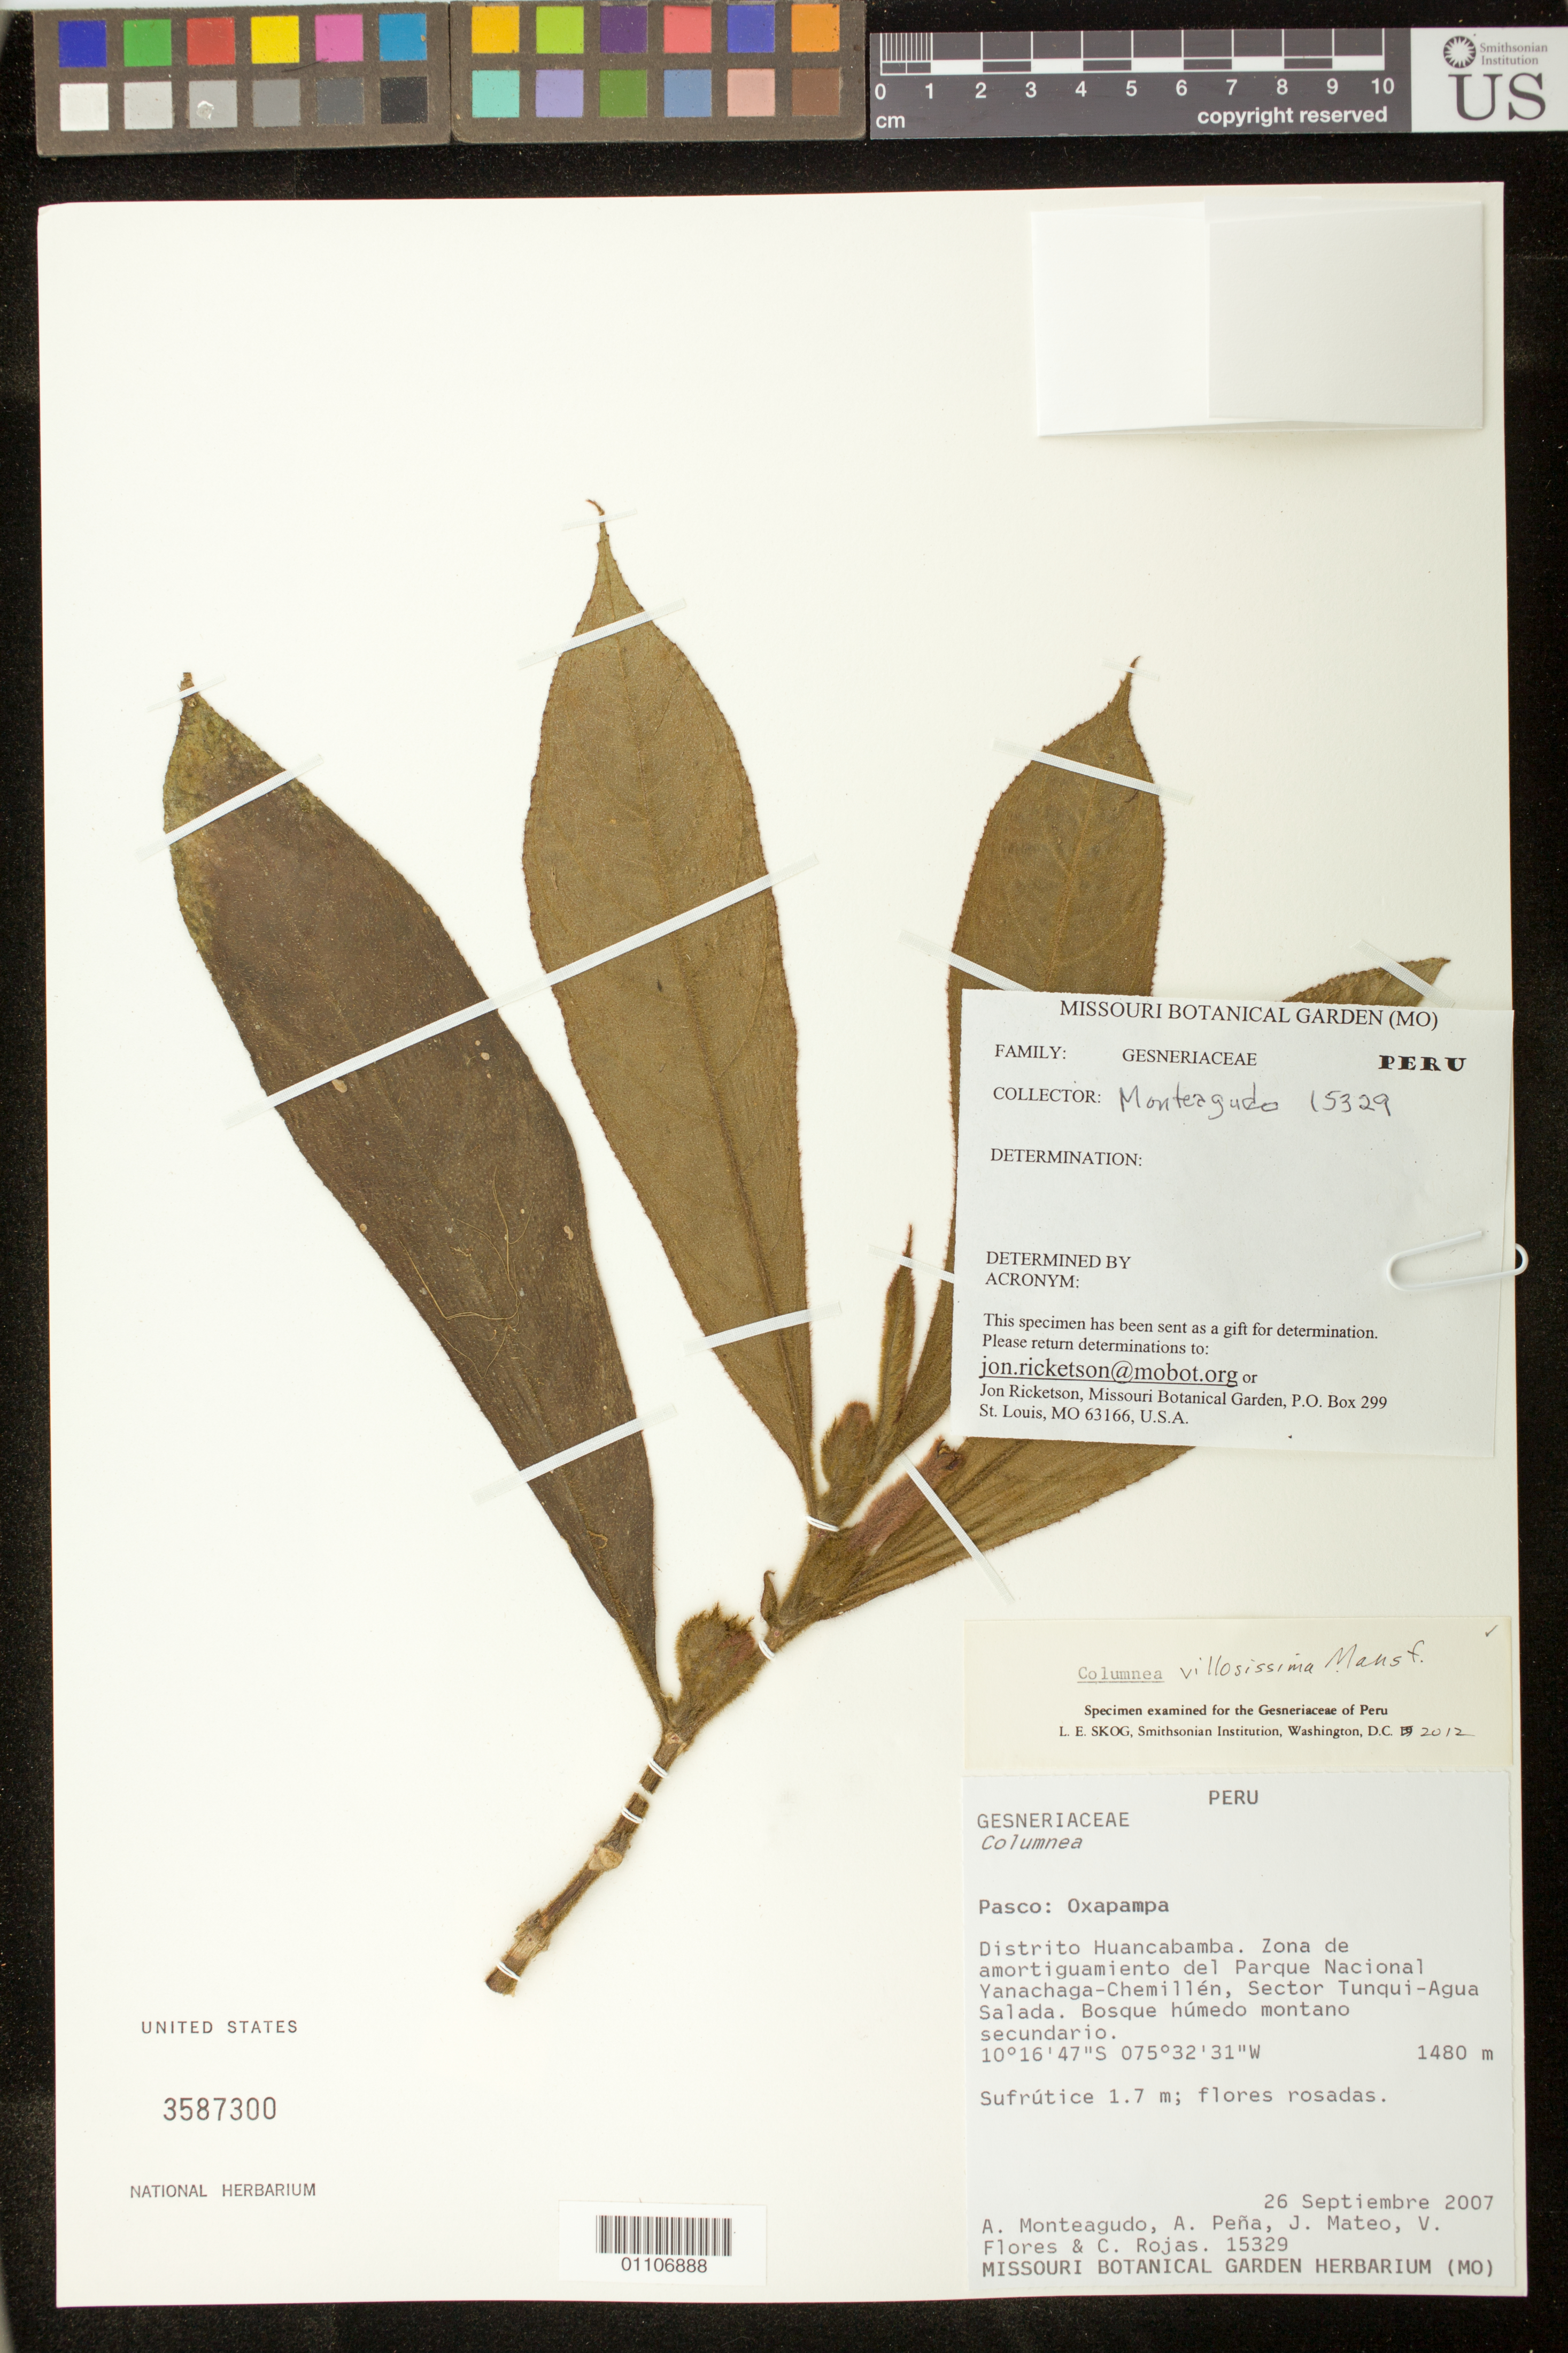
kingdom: Plantae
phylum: Tracheophyta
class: Magnoliopsida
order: Lamiales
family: Gesneriaceae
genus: Columnea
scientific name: Columnea villosissima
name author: Mansf.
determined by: Skog, Laurence E.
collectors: A. Monteagudo, A. Pena, J. Mateo, V. Flores & C. Rojas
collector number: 15329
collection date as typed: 26 Sep 2007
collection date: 2007-09-26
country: Peru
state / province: Pasco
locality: Oxapampa: Huancabamba. Zona de amortiguamiento del Parque Nacional Yanachaga-Chemillen, Sector Tunqui-Agua Salada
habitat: Bosque humedo montano secundario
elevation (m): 1480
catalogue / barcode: US 3587300